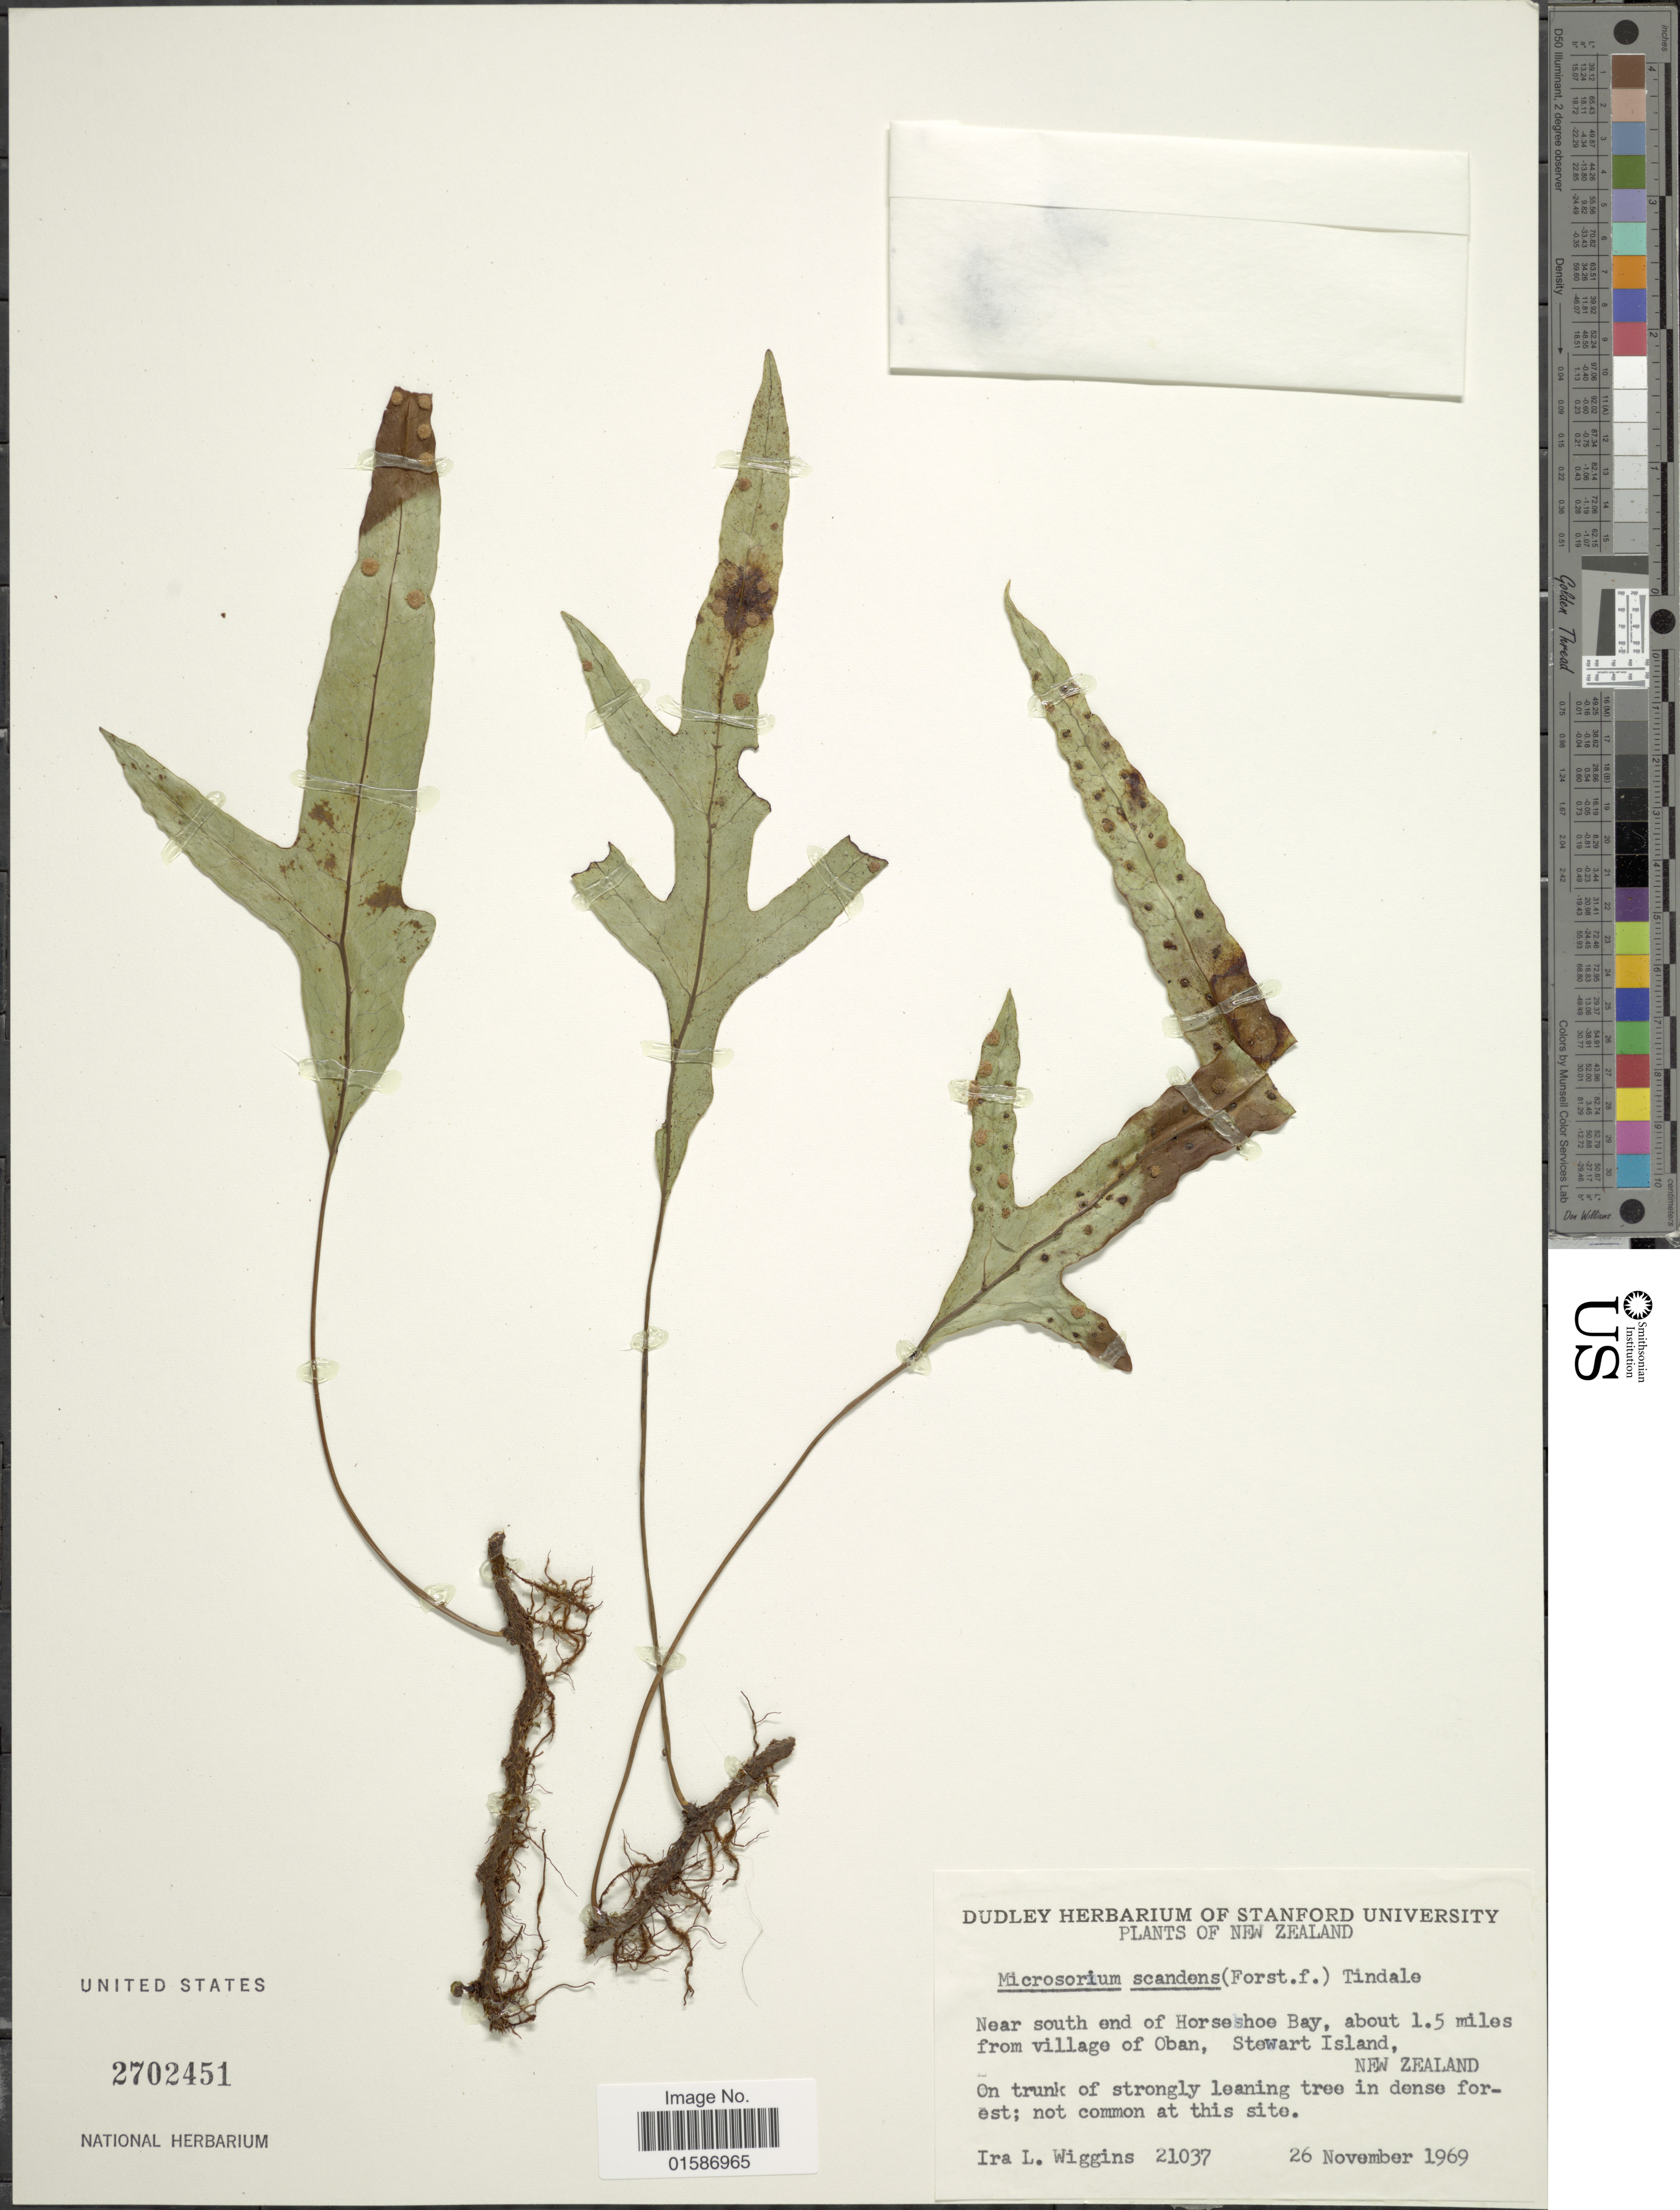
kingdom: Plantae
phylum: Tracheophyta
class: Polypodiopsida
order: Polypodiales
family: Polypodiaceae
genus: Microsorum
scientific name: Microsorum scandens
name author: Tindale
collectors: I. L. Wiggins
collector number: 21037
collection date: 1969-11-26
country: New Zealand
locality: Near south end of Horseshoe bay, about 1.5 miles from village of Oban, Stewart Island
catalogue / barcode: US 2702451